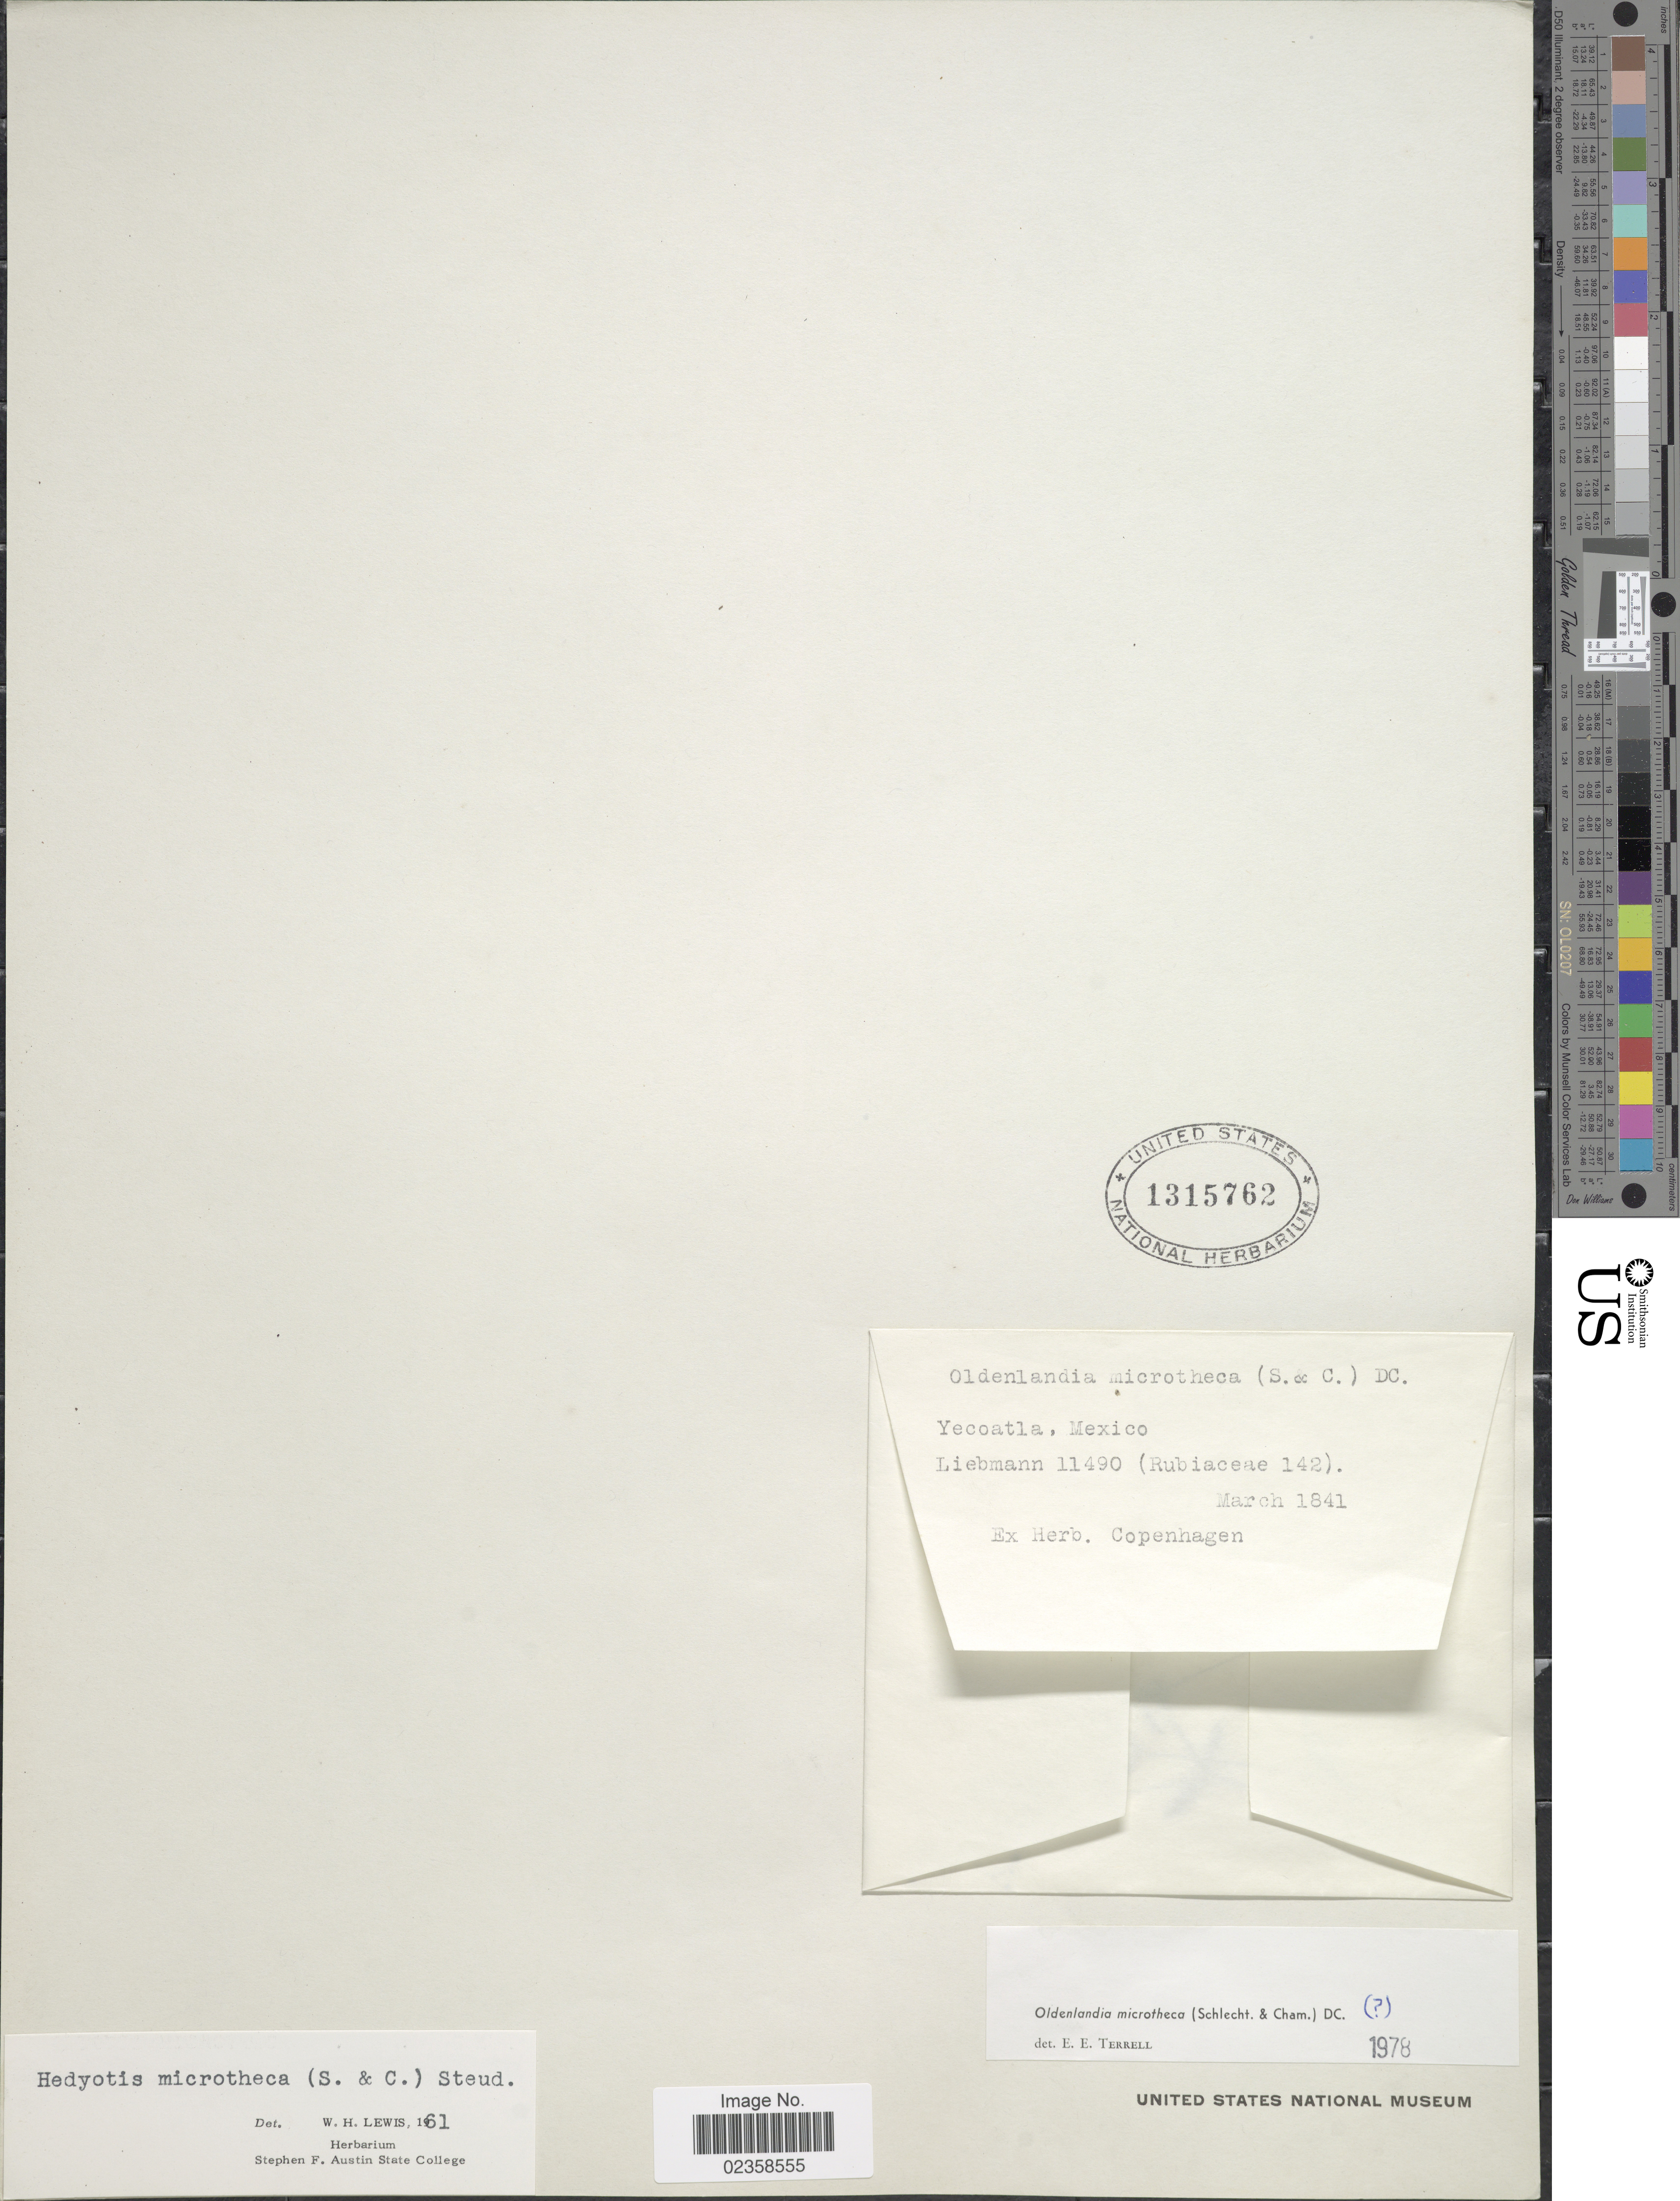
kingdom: Plantae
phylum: Tracheophyta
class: Magnoliopsida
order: Gentianales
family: Rubiaceae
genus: Oldenlandia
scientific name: Oldenlandia microtheca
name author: (Cham. & Schltdl.) DC.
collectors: Liebmann, --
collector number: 11490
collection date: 1841-03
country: Mexico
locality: Yecoatla, Mexico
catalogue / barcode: US 1315762